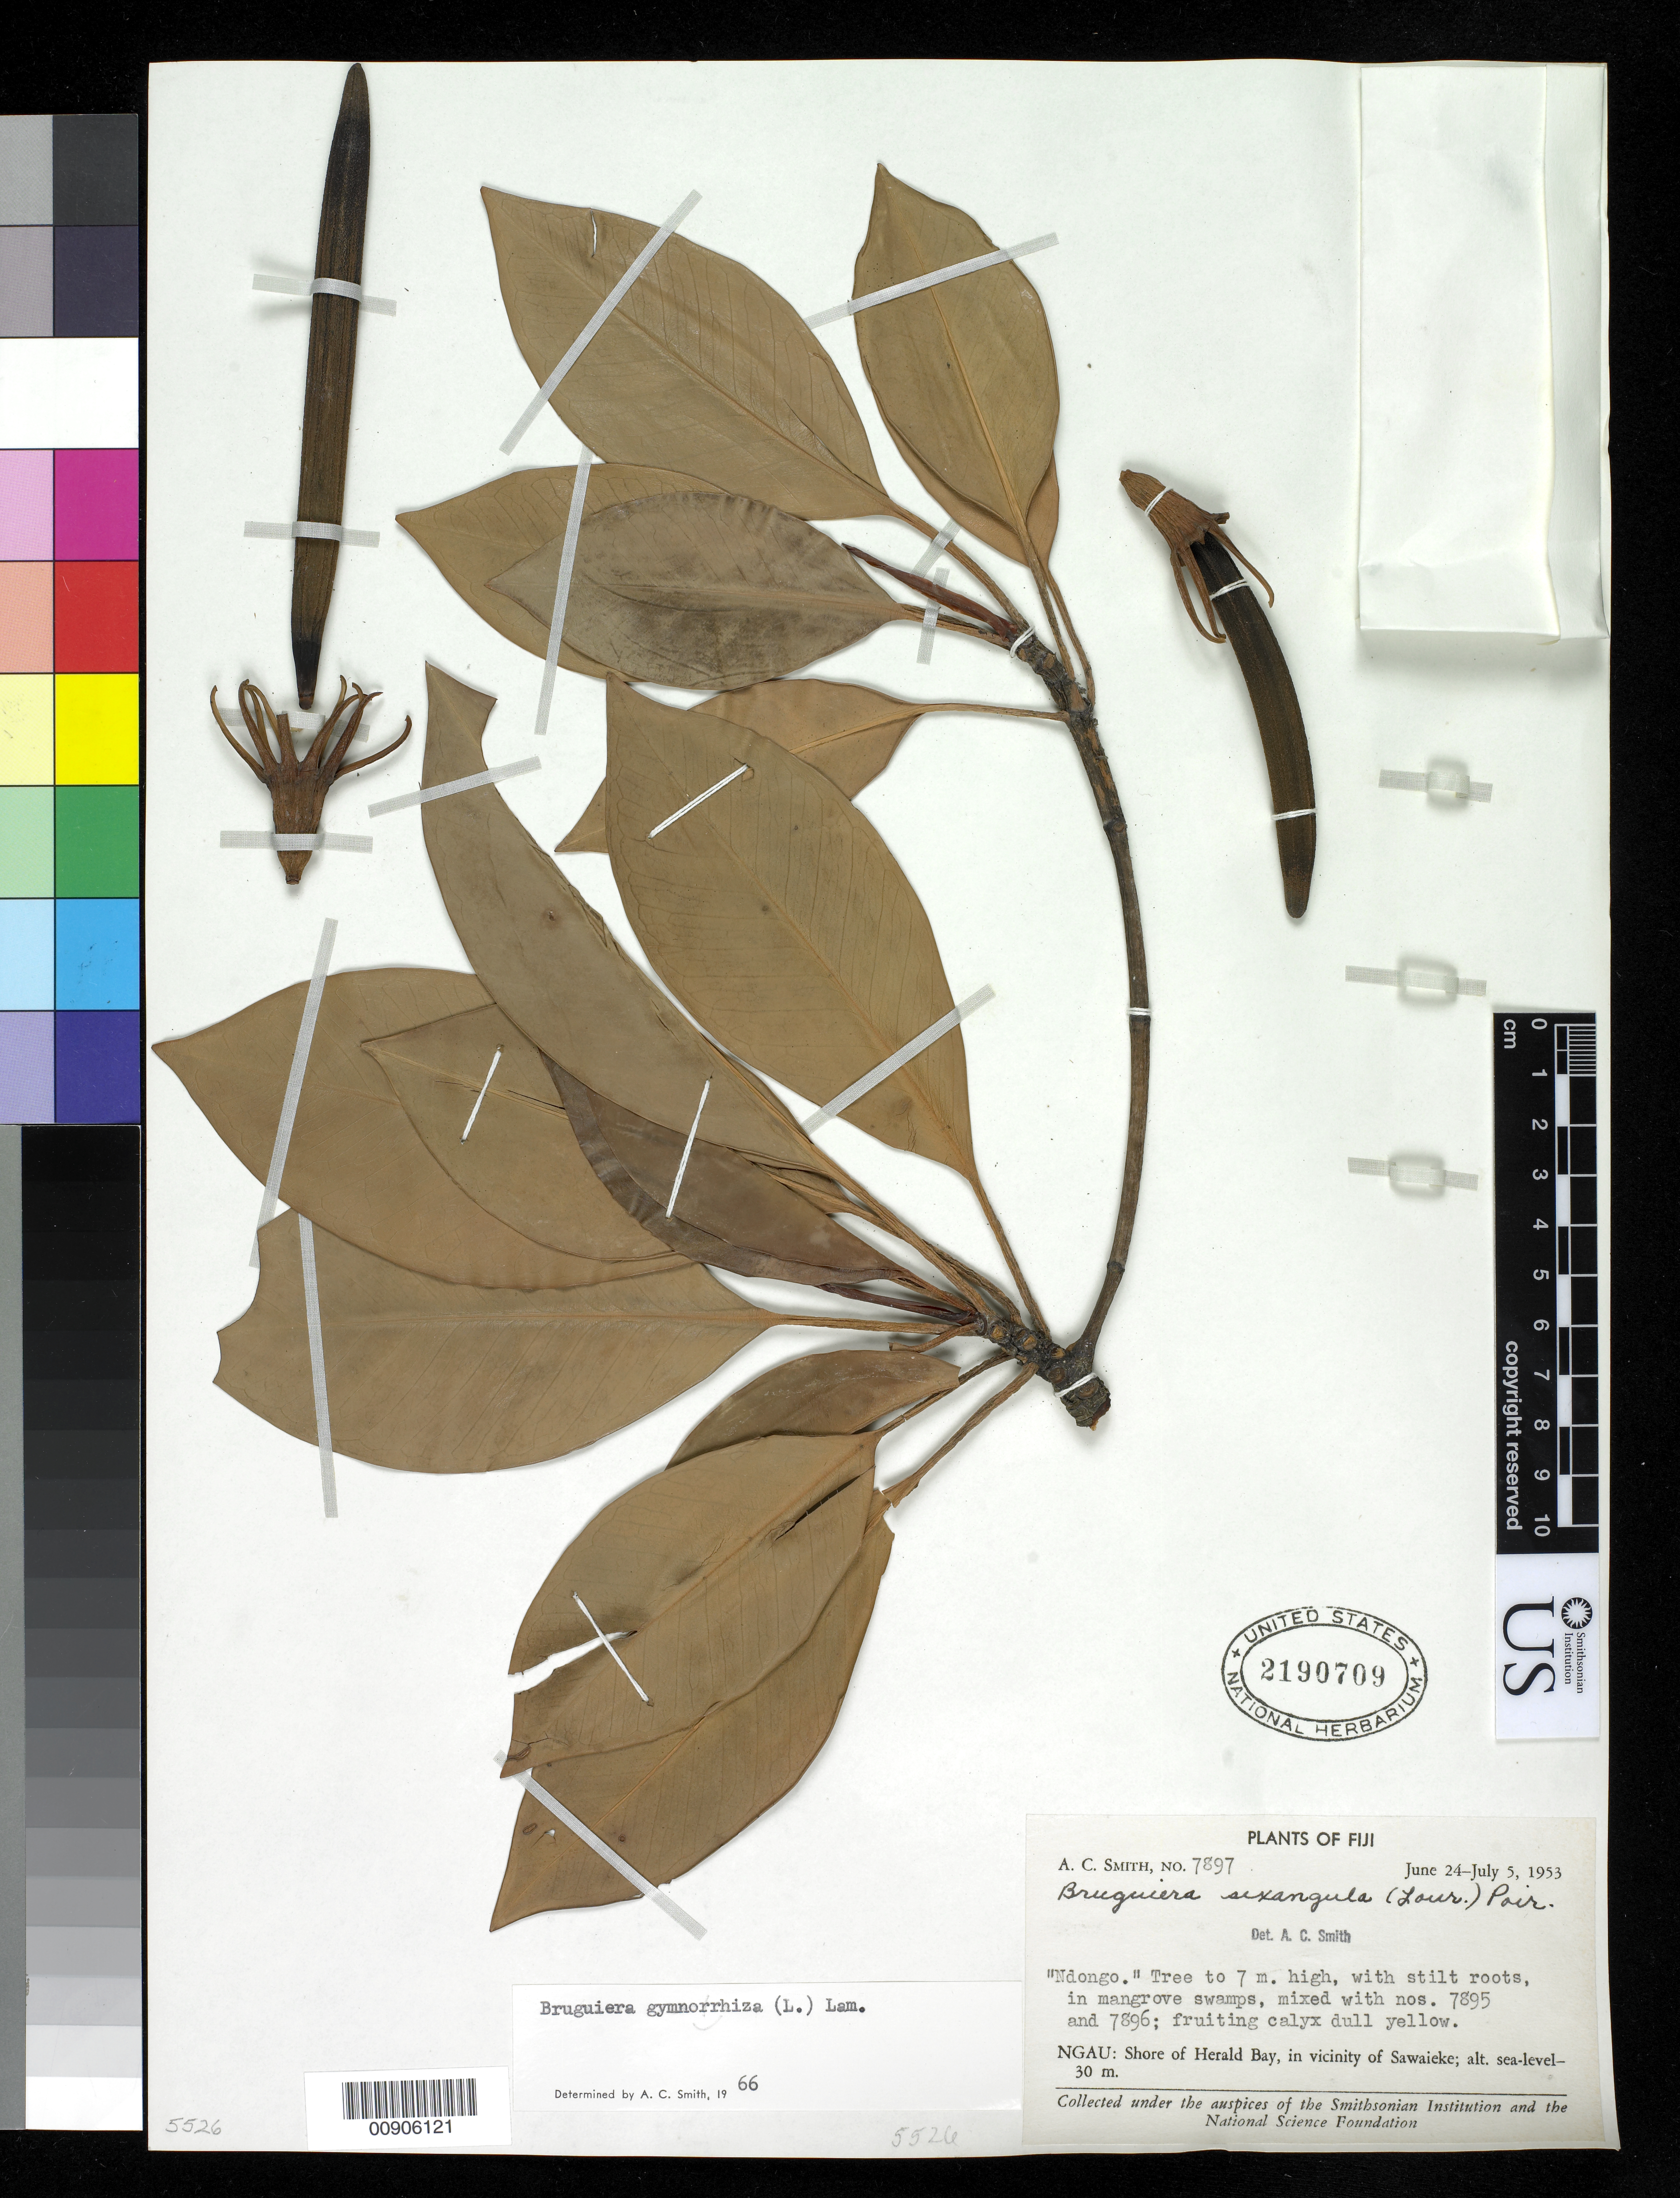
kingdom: Plantae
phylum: Tracheophyta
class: Magnoliopsida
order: Malpighiales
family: Rhizophoraceae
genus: Bruguiera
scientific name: Bruguiera gymnorhiza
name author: (L.) Savigny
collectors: C. A. Smith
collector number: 7897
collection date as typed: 24 Jun 1953 to 05 Jul 1953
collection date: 1953-06-24/1953-07-05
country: Fiji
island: Ngua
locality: Ngua, shore of Herald Bay, in vicinity of Sawaieke.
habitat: Mangrove swamps.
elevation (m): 0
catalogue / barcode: US 2190709